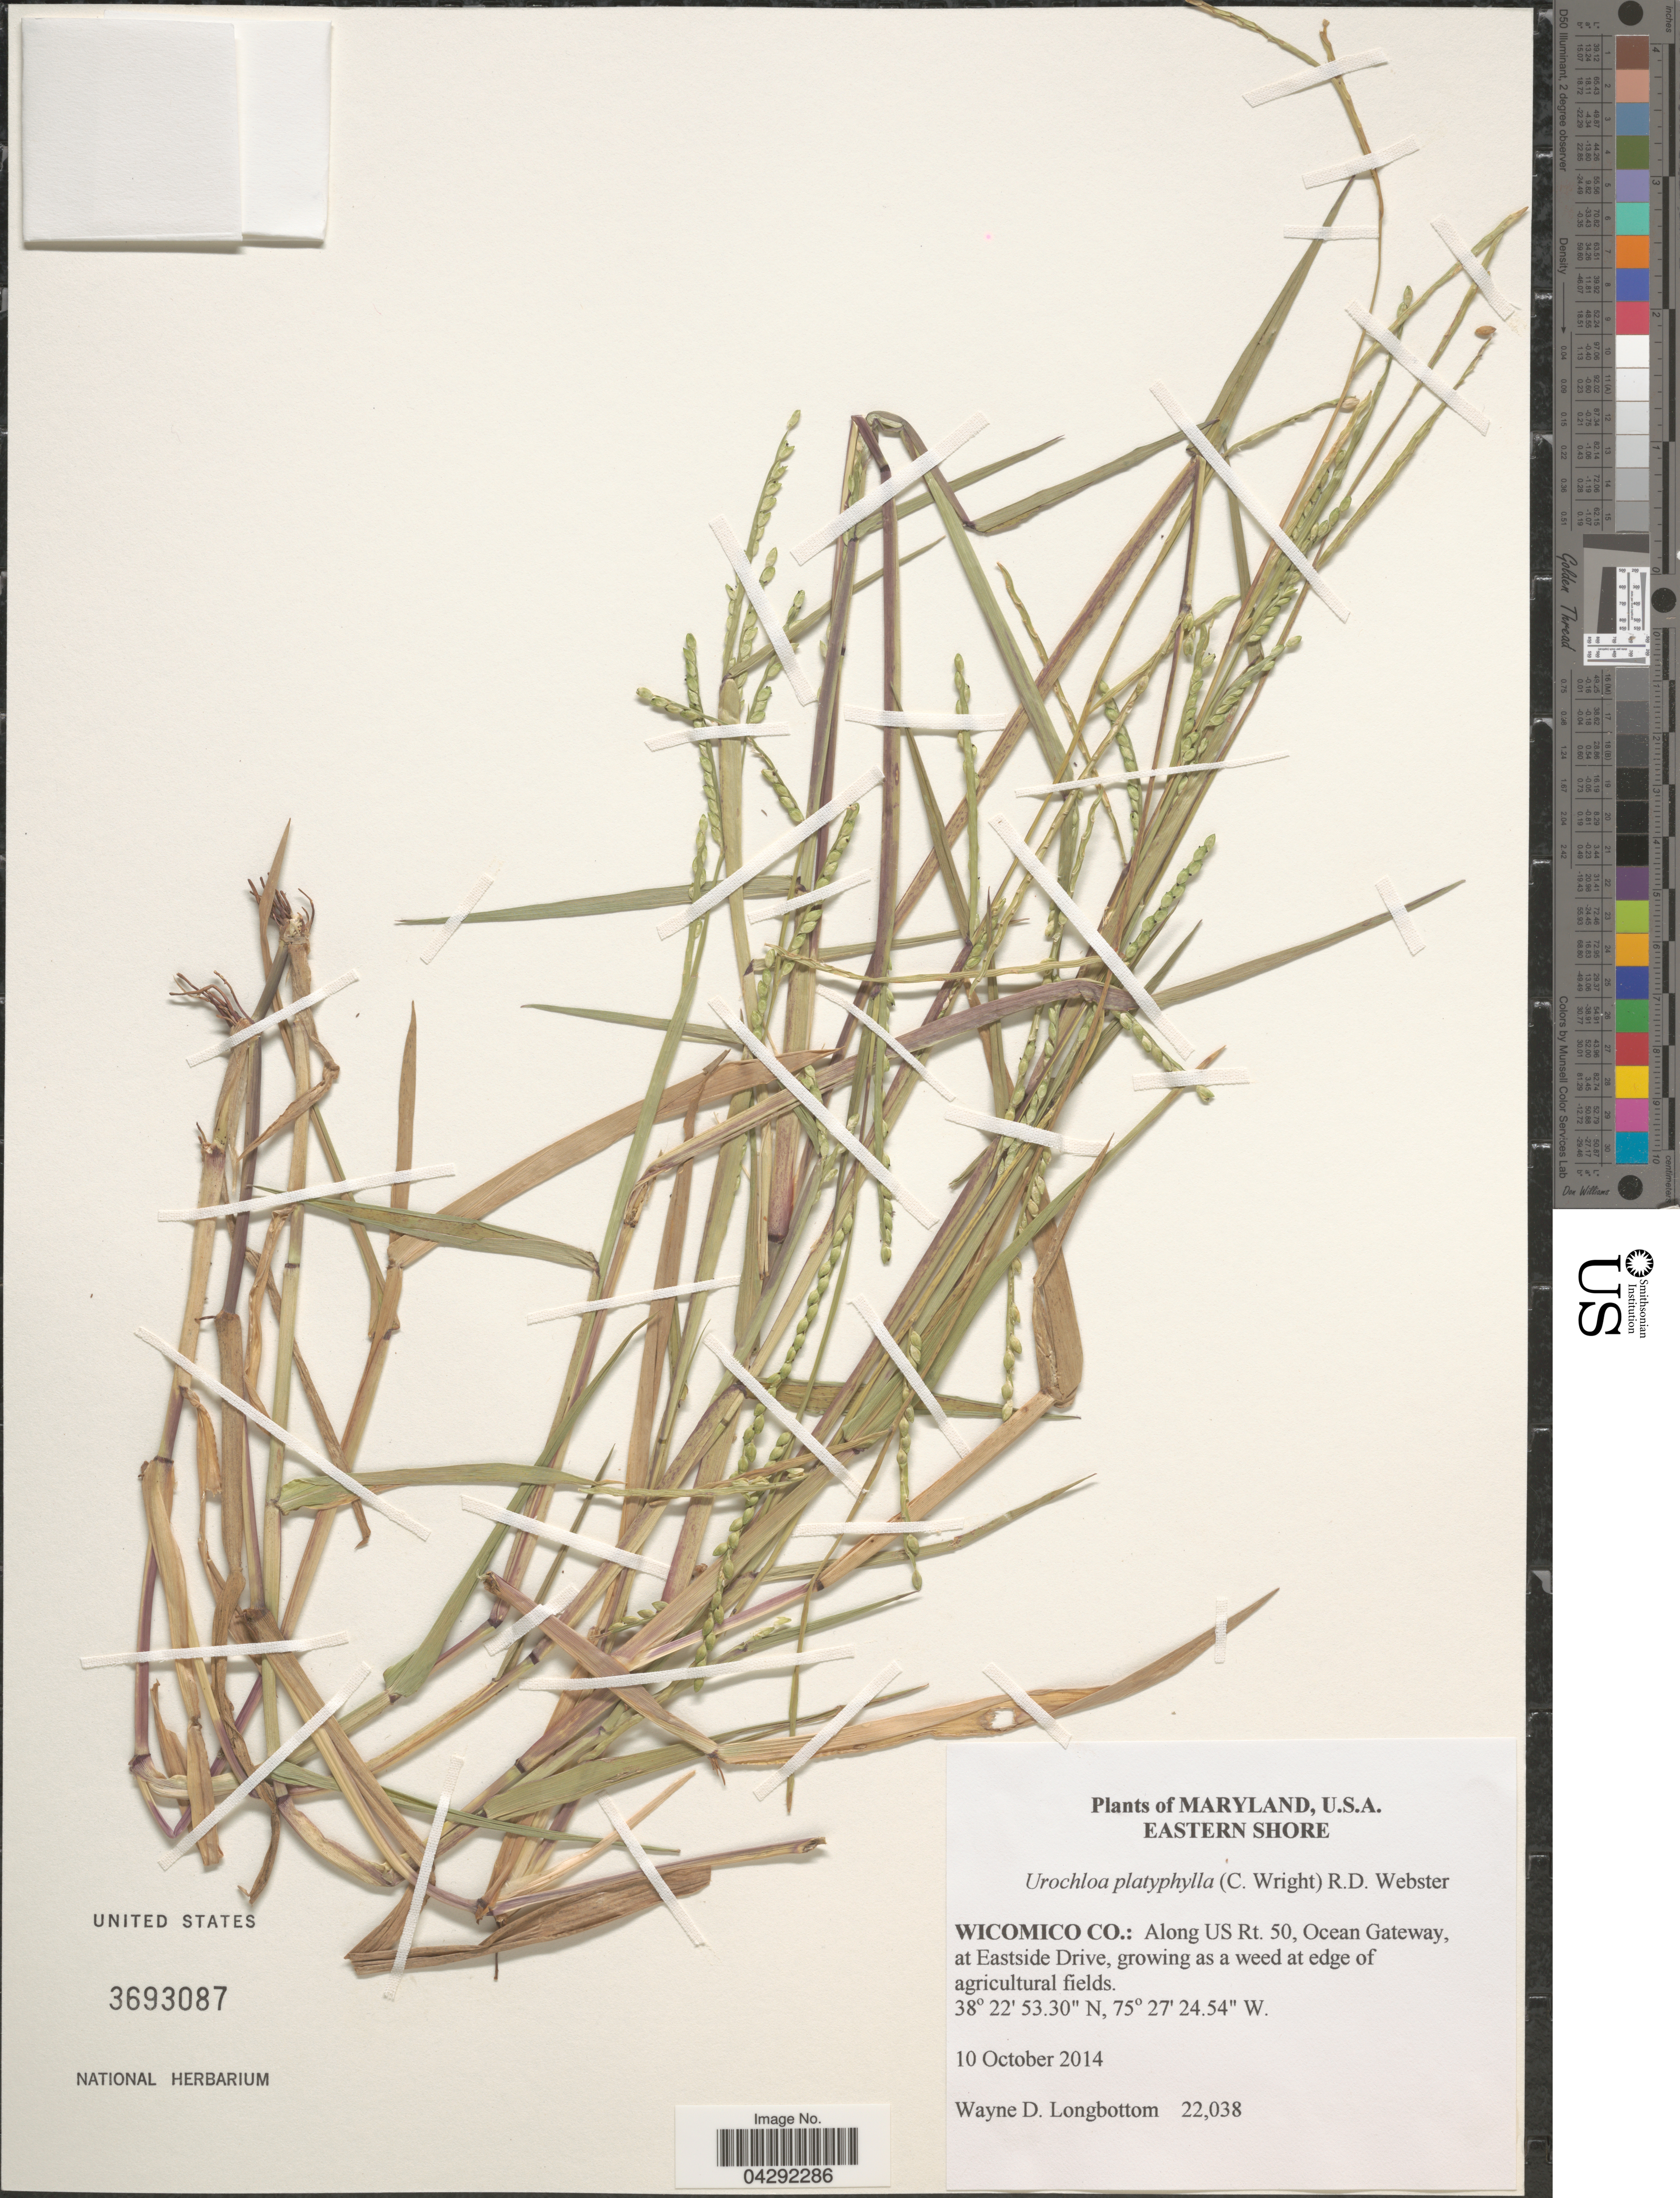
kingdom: Plantae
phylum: Tracheophyta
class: Liliopsida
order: Poales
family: Poaceae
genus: Urochloa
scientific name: Urochloa platyphylla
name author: (Munro ex C. Wright) R.D. Webster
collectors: W. D. Longbottom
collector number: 22038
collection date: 2014-10-10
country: United States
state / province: Maryland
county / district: Wicomico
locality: Eastern Shore. Wicomico Co.: Along US Rt. 50, Ocean Gateway, at Eastside Drive, growing as a weed at edge of agricultural fields.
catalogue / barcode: US 3693087